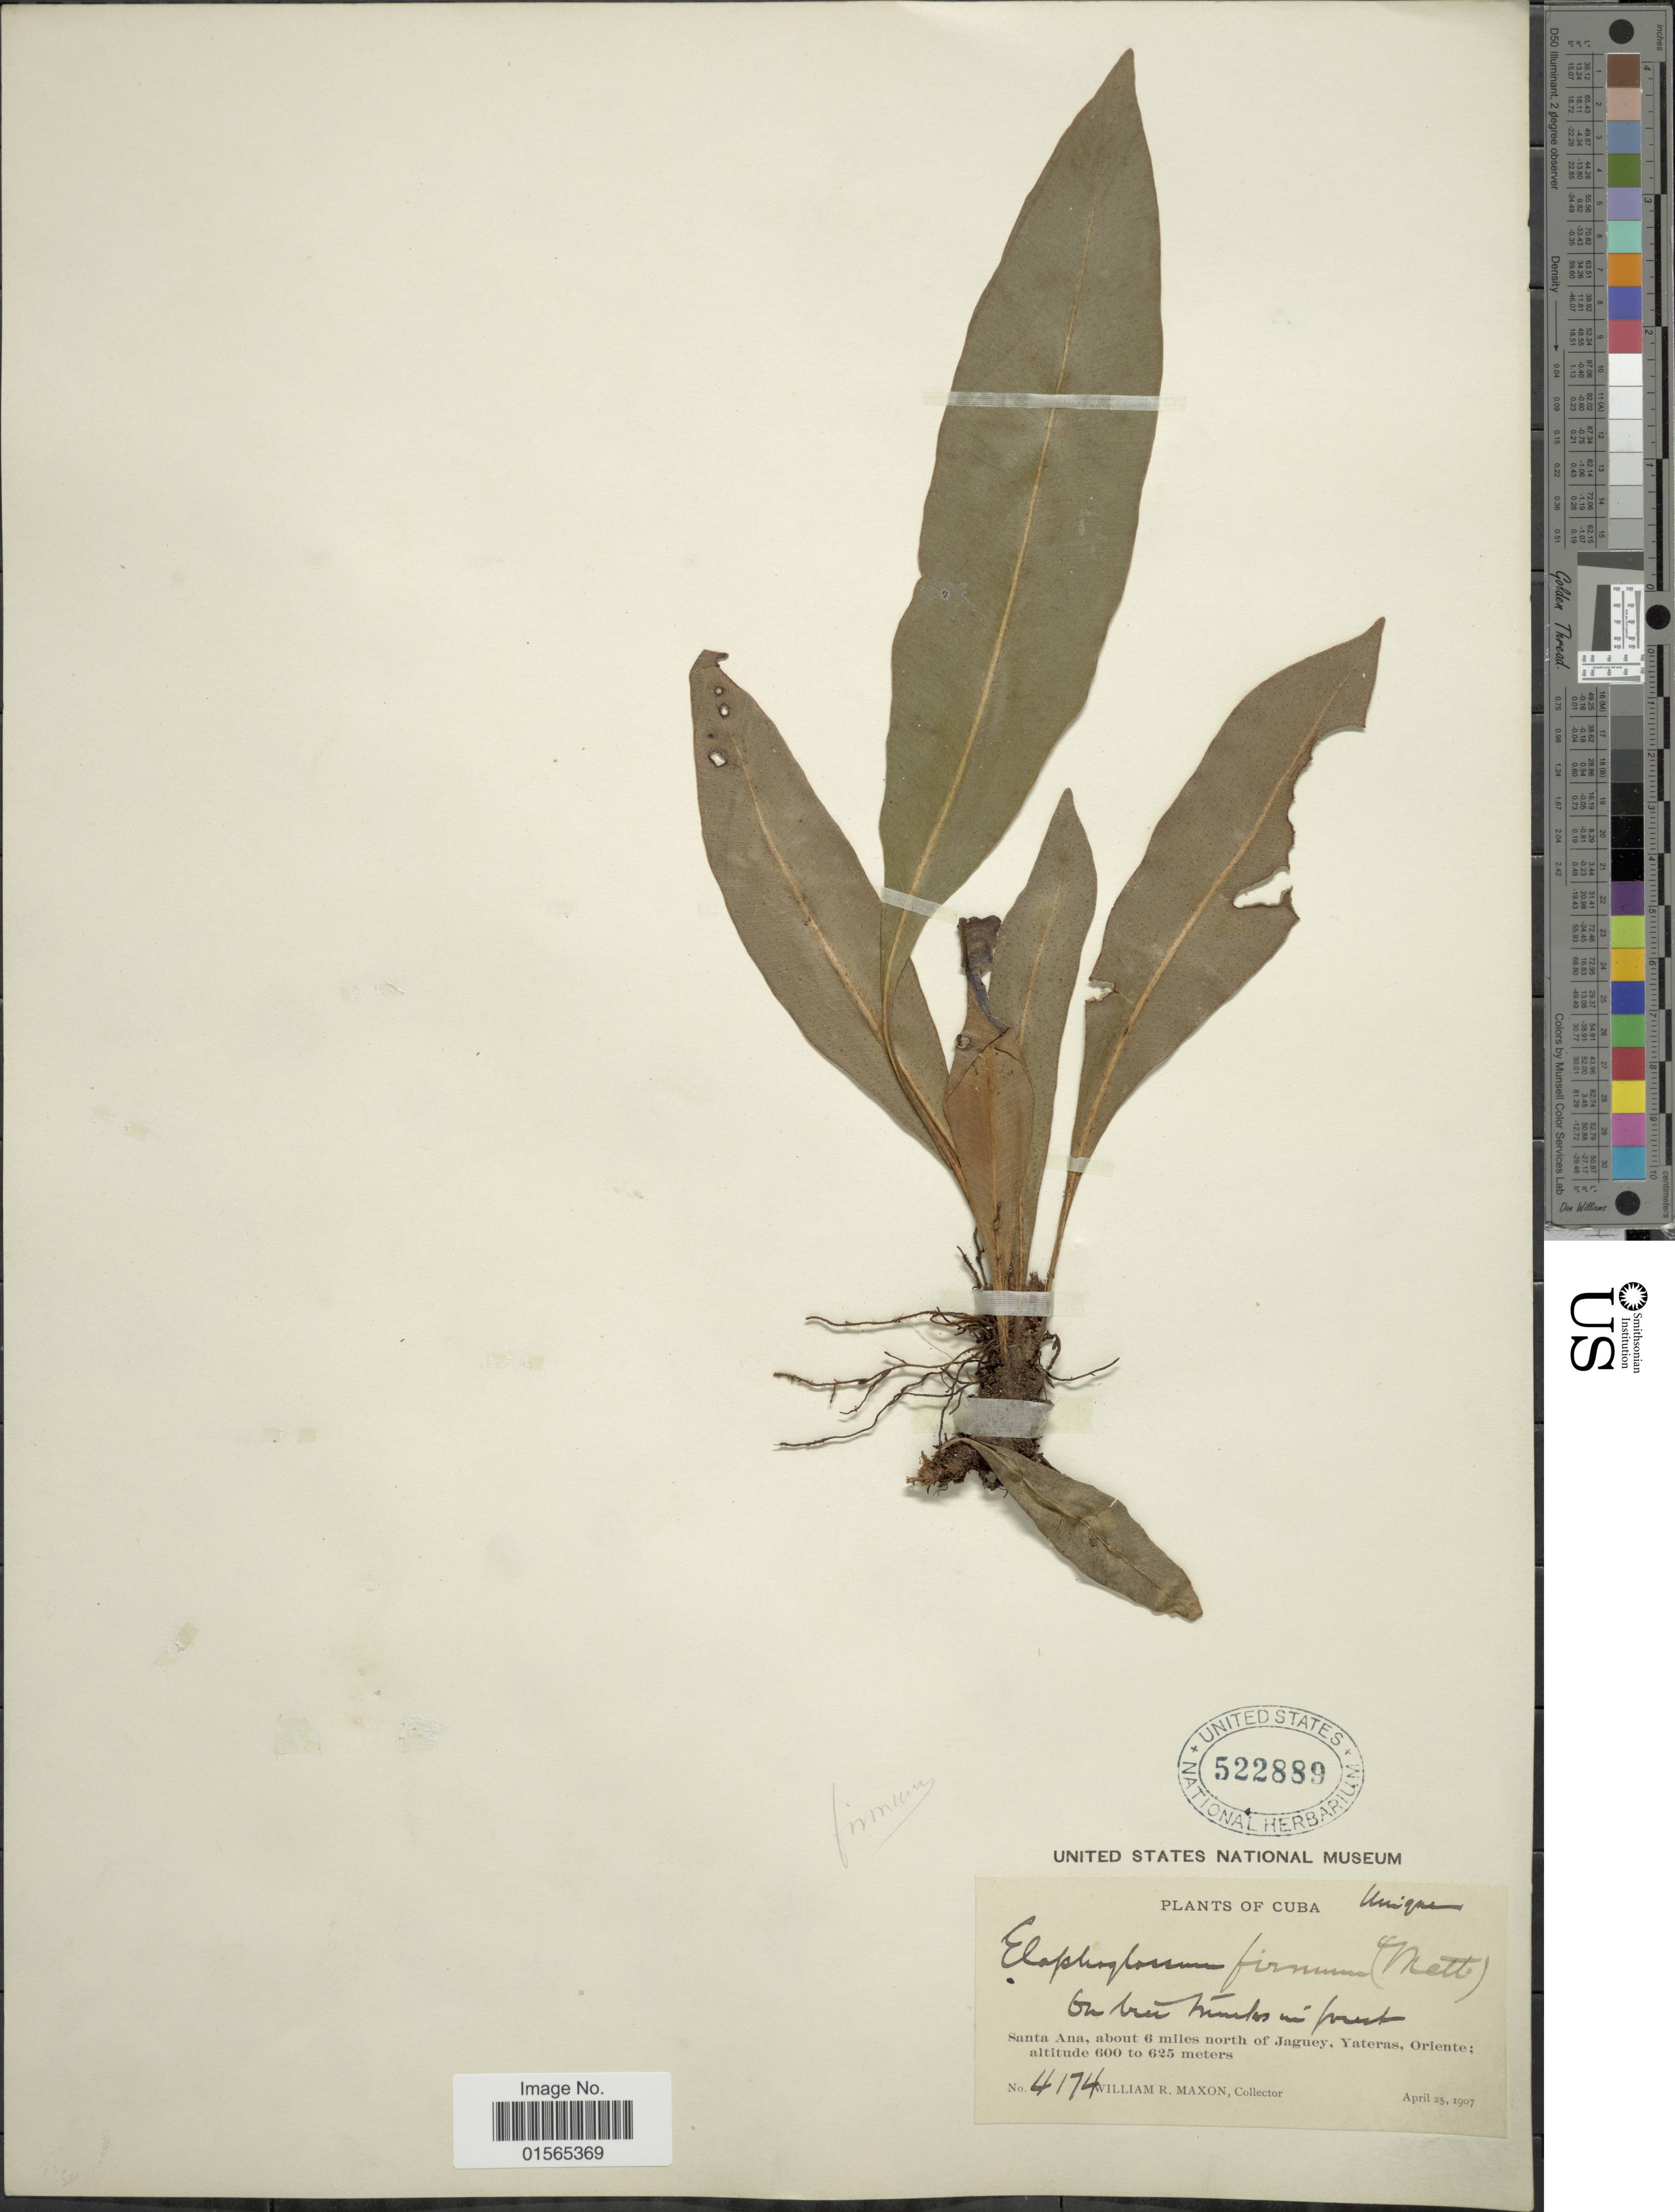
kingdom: Plantae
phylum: Tracheophyta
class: Polypodiopsida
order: Polypodiales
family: Dryopteridaceae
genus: Elaphoglossum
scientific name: Elaphoglossum firmum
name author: (Mett.) Urb.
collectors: W. R. Maxon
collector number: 4174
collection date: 1907-04-25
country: Cuba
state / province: Oriente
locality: Santa Ana, about 6 miles north of Jaguey, Yateras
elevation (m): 600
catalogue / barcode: US 522889